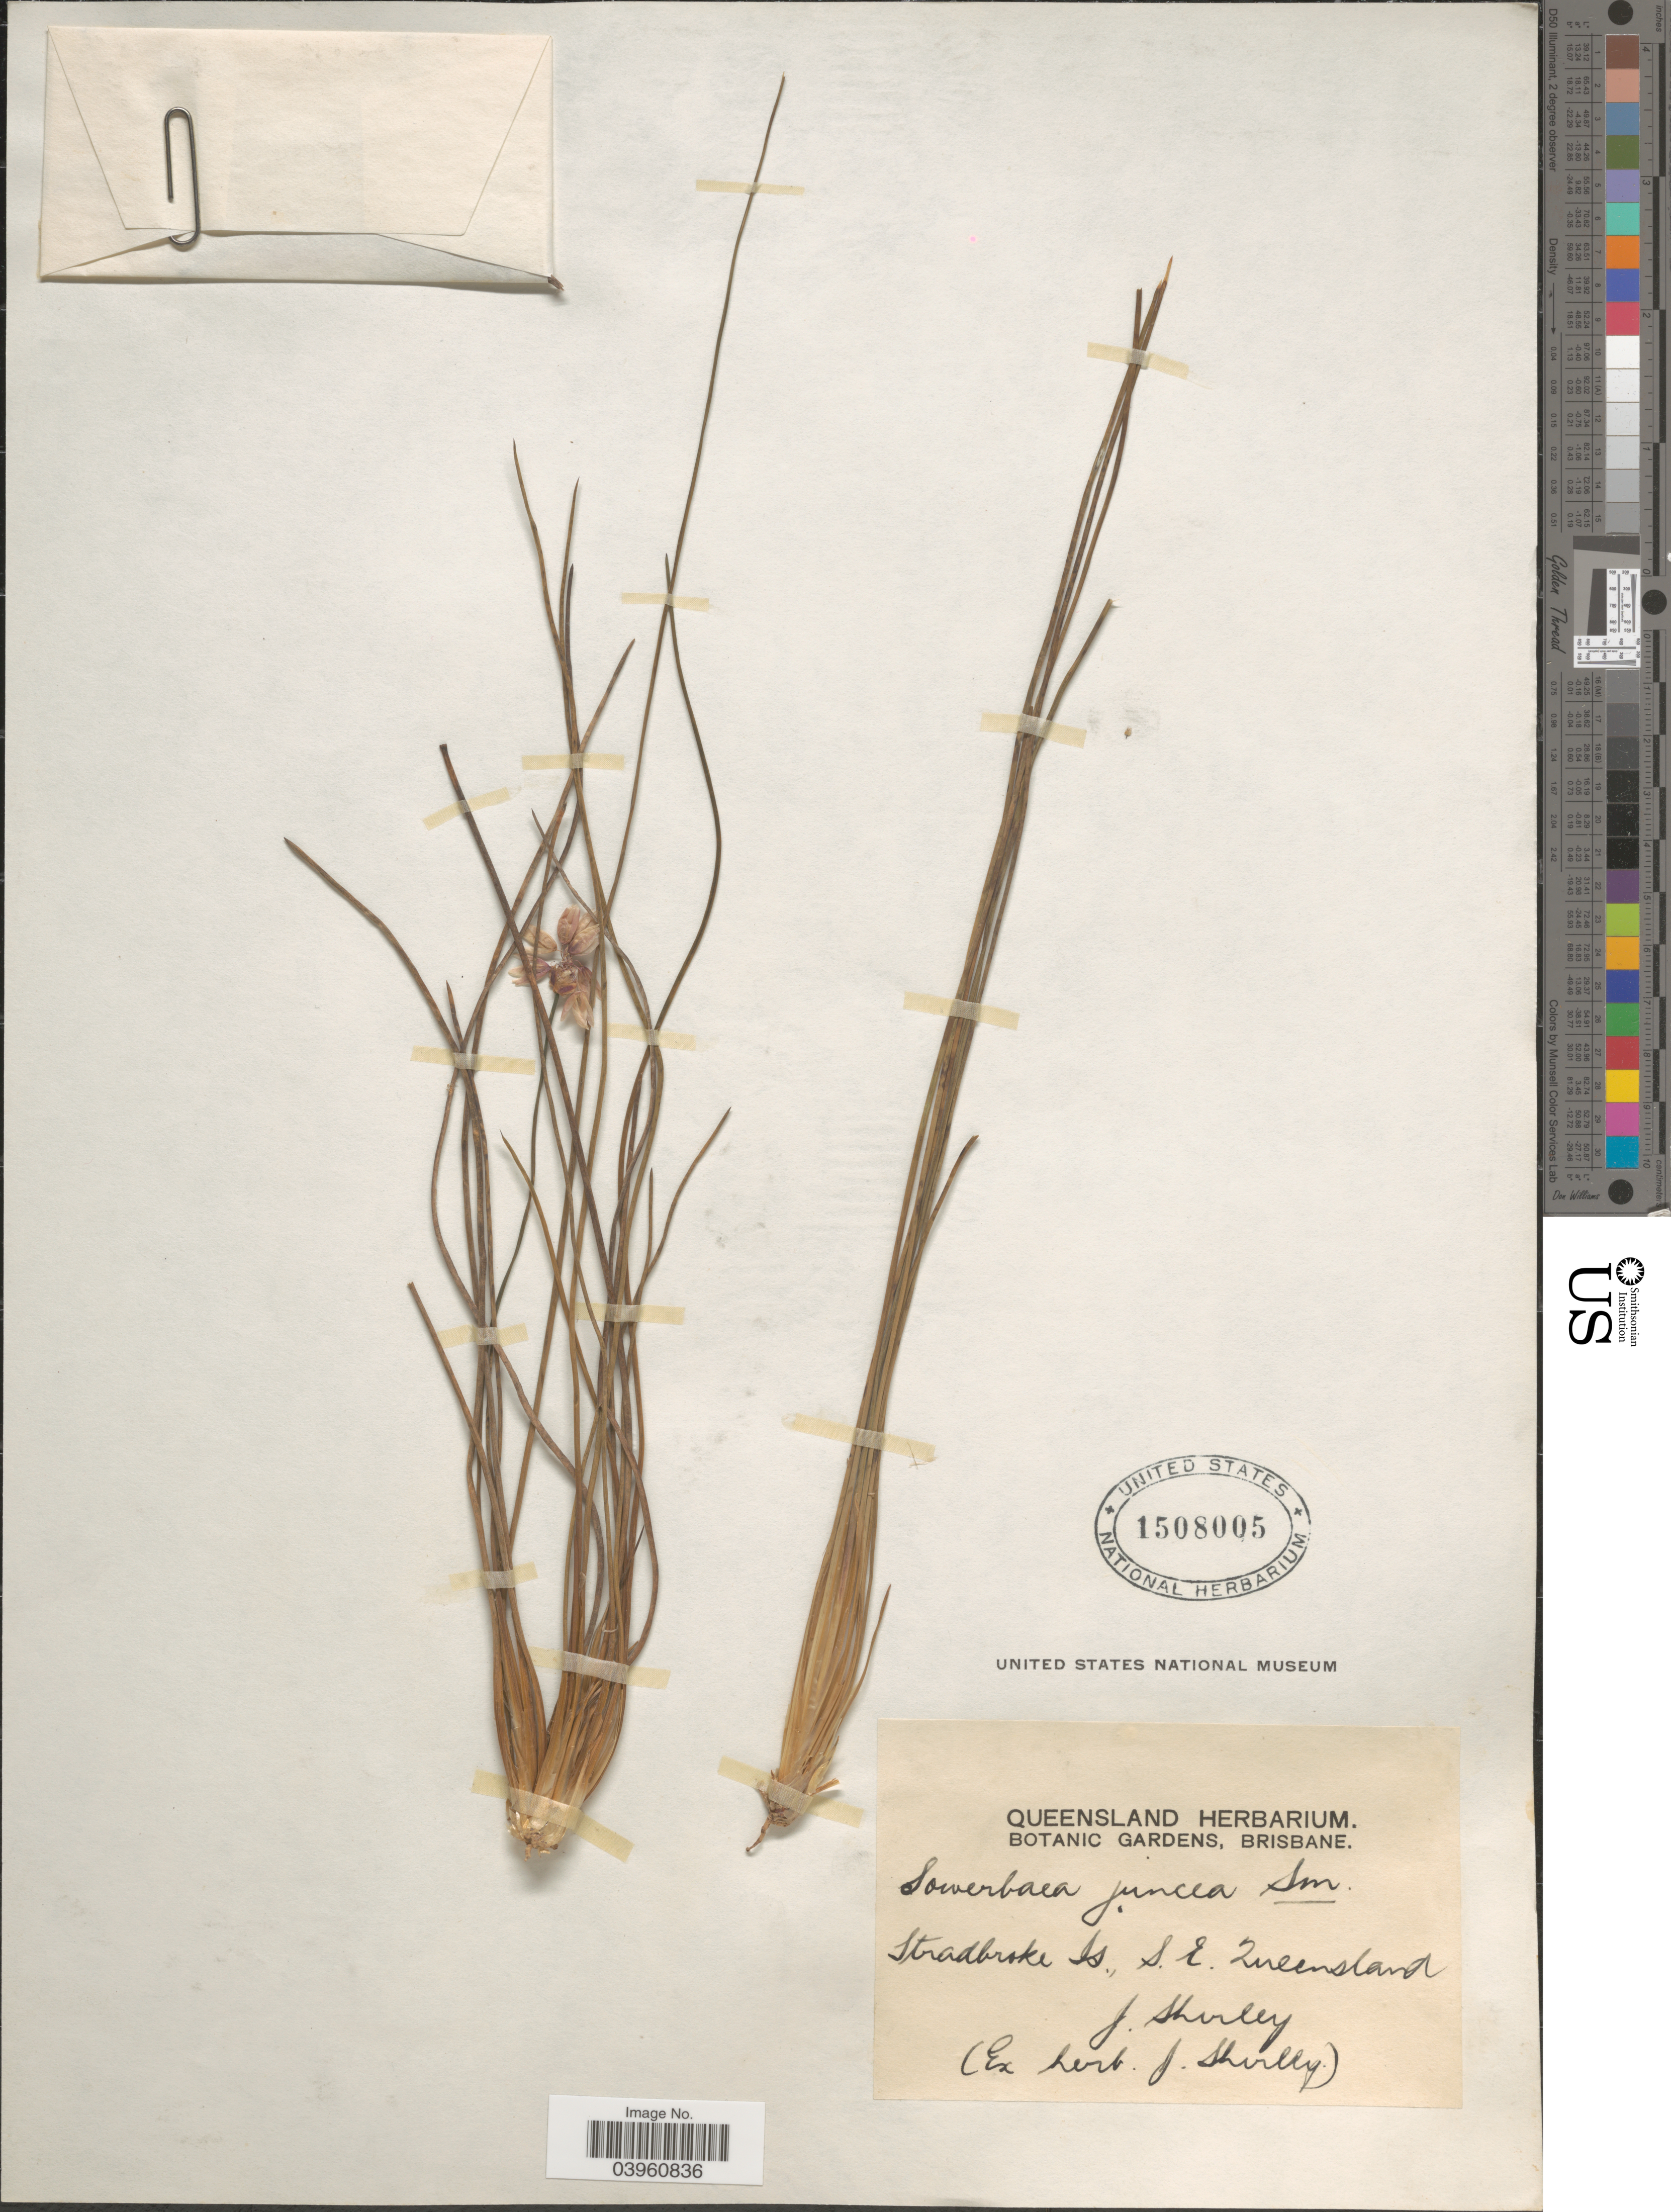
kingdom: Plantae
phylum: Tracheophyta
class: Liliopsida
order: Asparagales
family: Asparagaceae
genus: Sowerbaea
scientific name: Sowerbaea juncea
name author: Andrews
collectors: J. Shirley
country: Australia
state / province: Queensland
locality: Stradbroke Is., S.E. Queensland.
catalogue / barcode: US 1508005